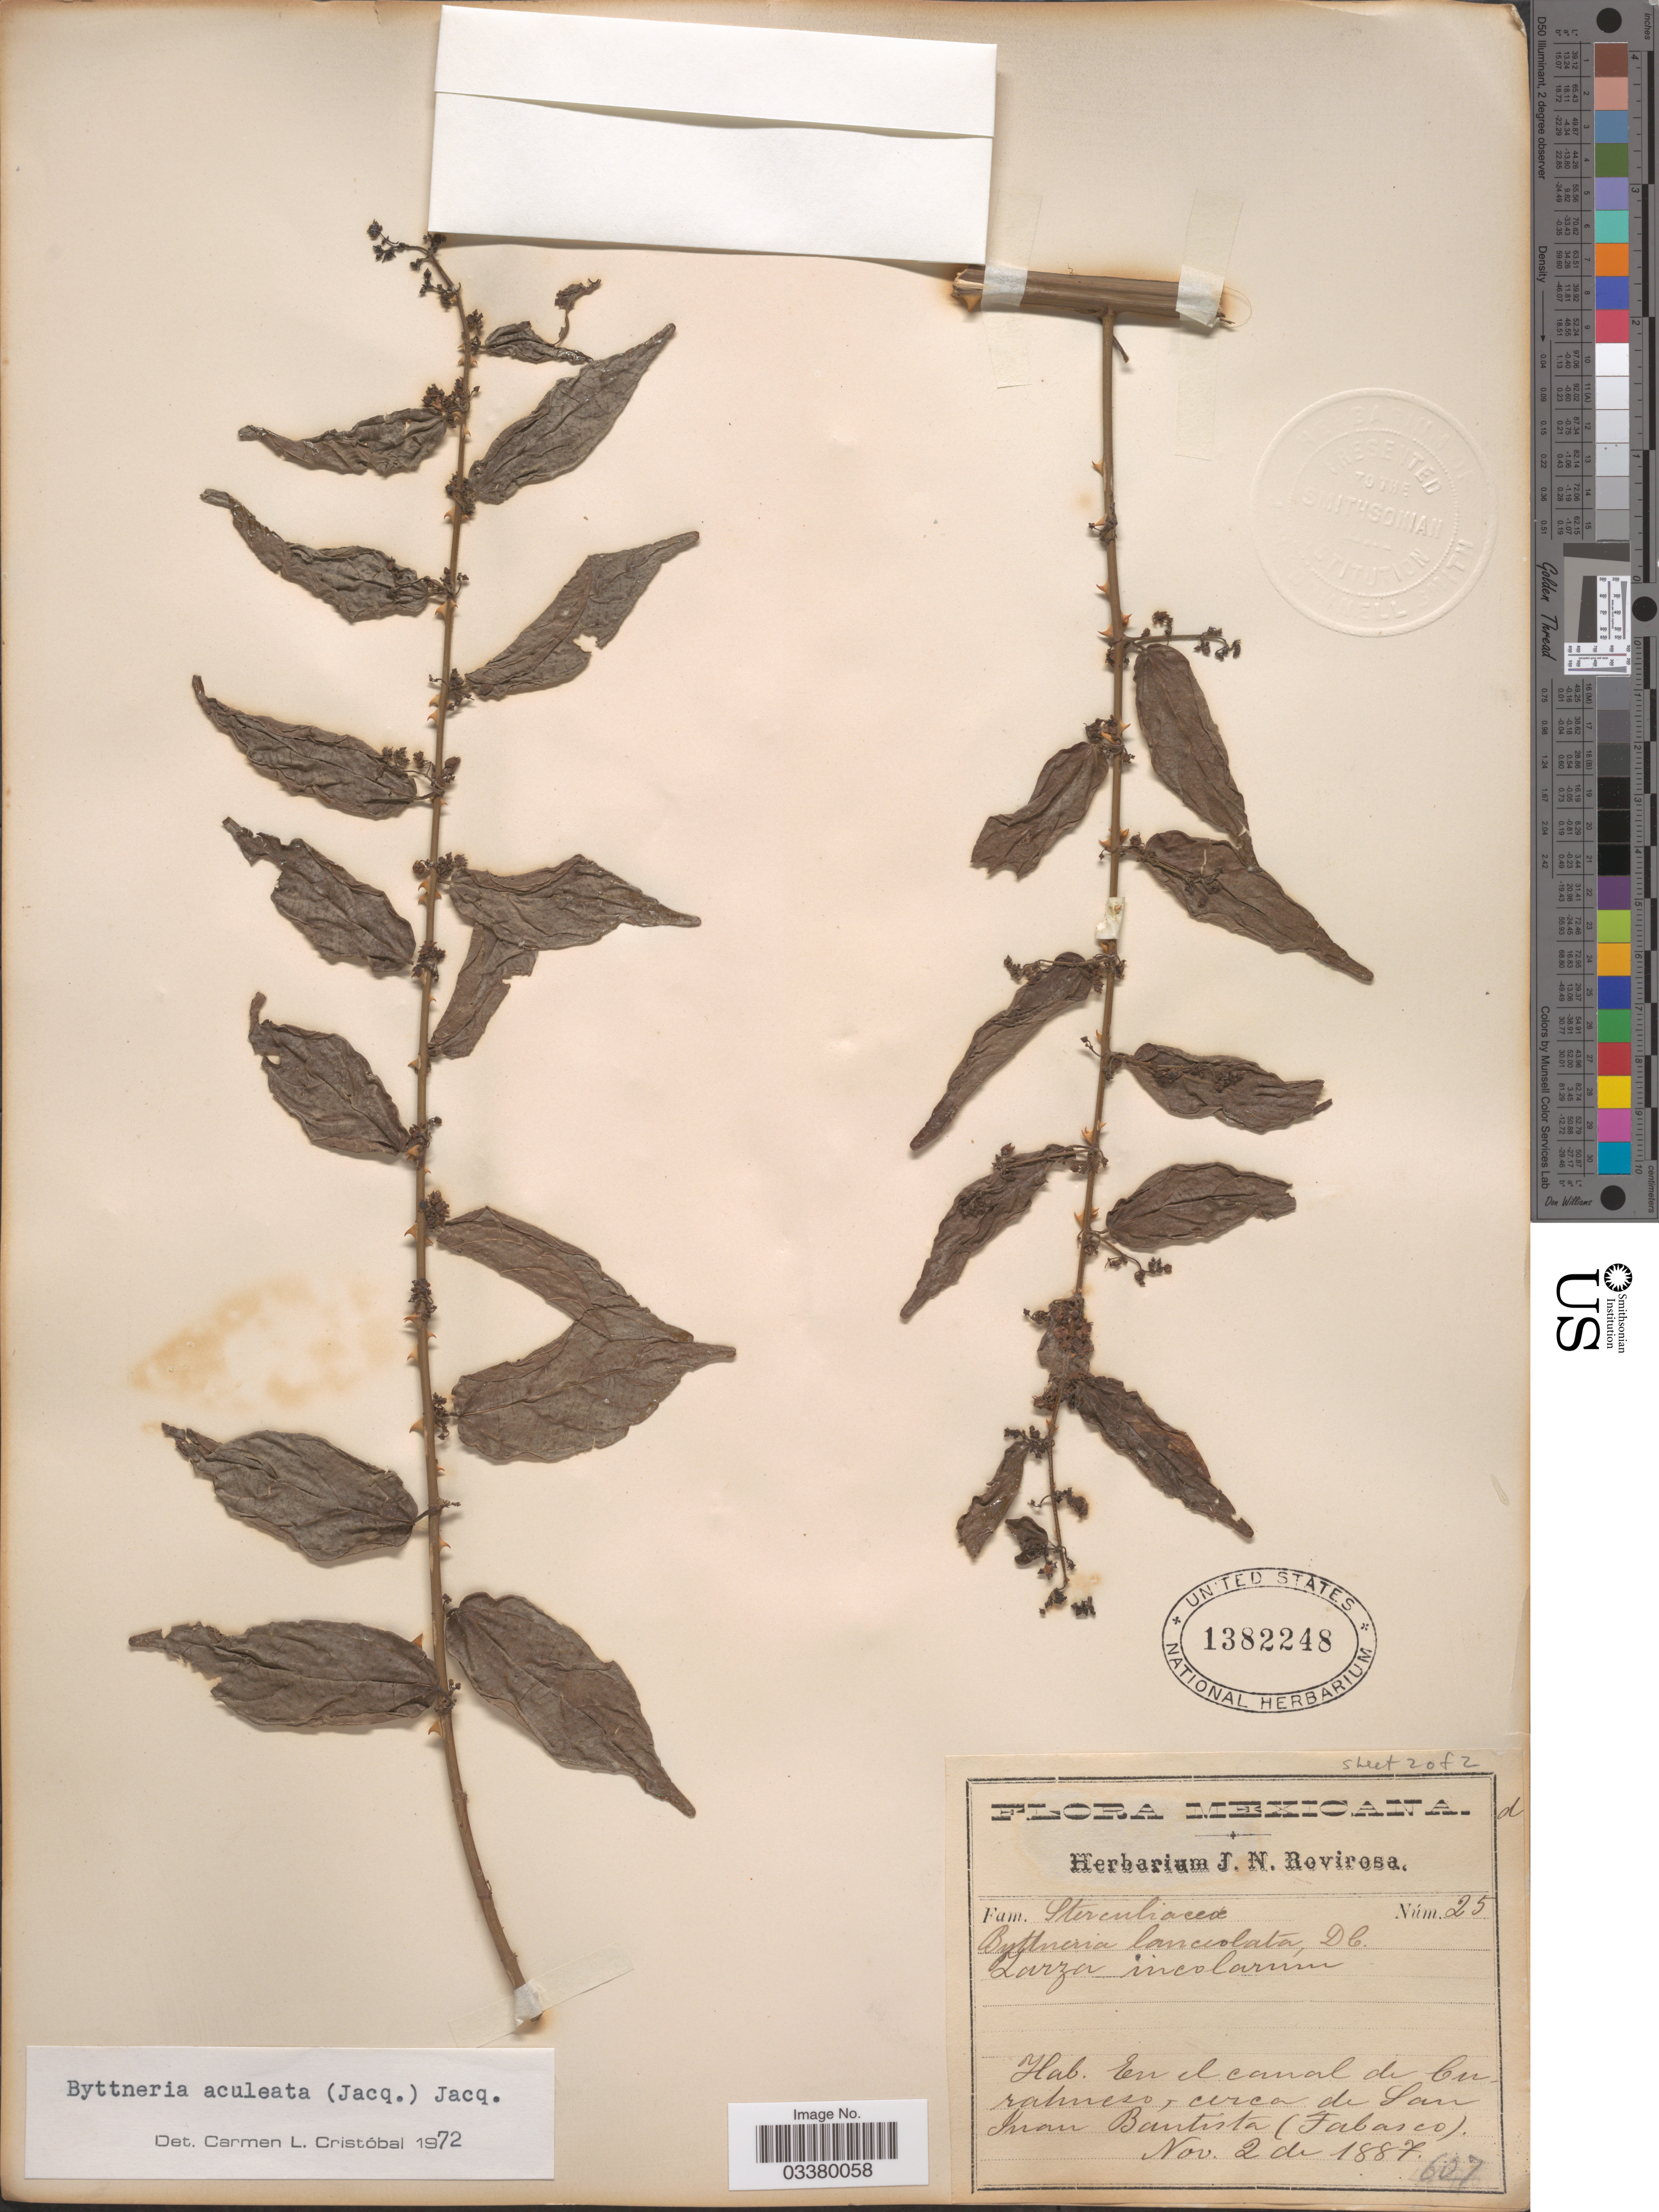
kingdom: Plantae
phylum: Tracheophyta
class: Magnoliopsida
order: Malvales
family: Malvaceae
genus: Byttneria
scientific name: Byttneria aculeata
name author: (Jacq.) Jacq.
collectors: ex herb. J. N. Rovirosa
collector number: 25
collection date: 1887-11-02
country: Mexico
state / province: Tabasco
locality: En el canal de Curahueso, cerca de San Juan Bautista.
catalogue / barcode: US 1382248